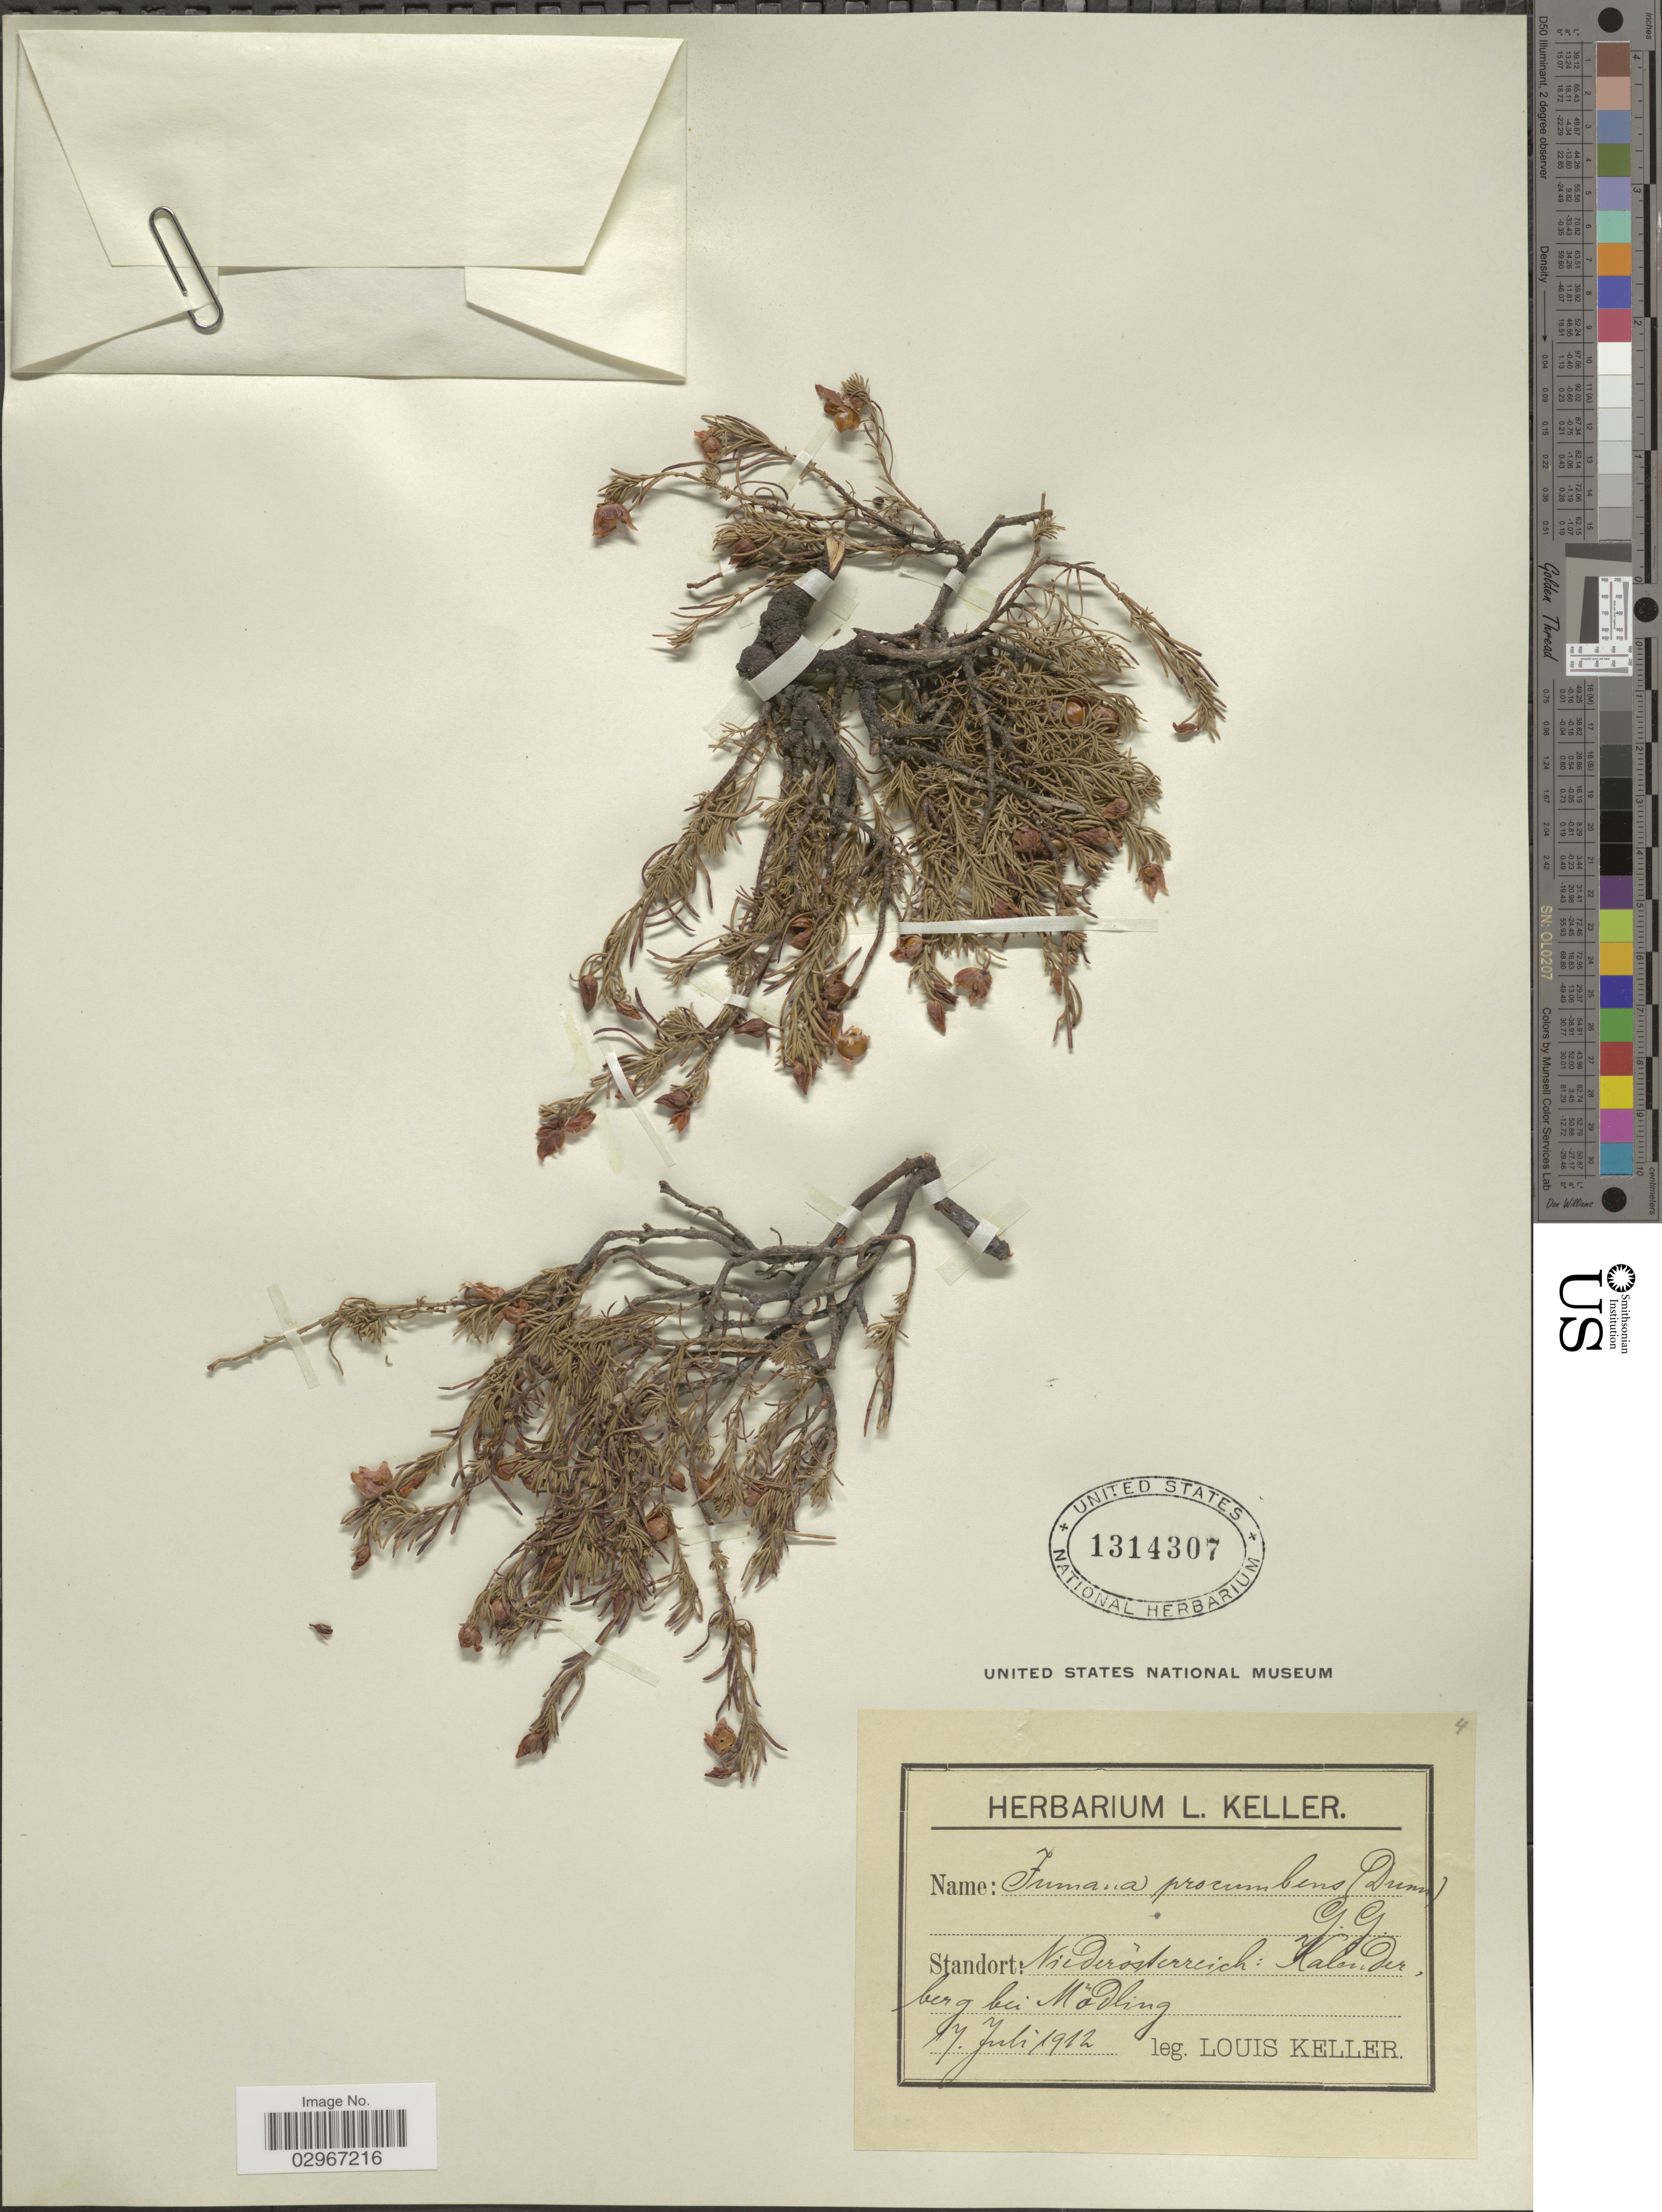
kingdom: Plantae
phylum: Tracheophyta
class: Magnoliopsida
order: Malvales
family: Cistaceae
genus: Helianthemum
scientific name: Helianthemum procumbens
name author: Dunal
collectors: L. Keller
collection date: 1912-07-17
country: Austria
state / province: Niederosterreich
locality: Kalenderberg bei Mõdling.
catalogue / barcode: US 1314307